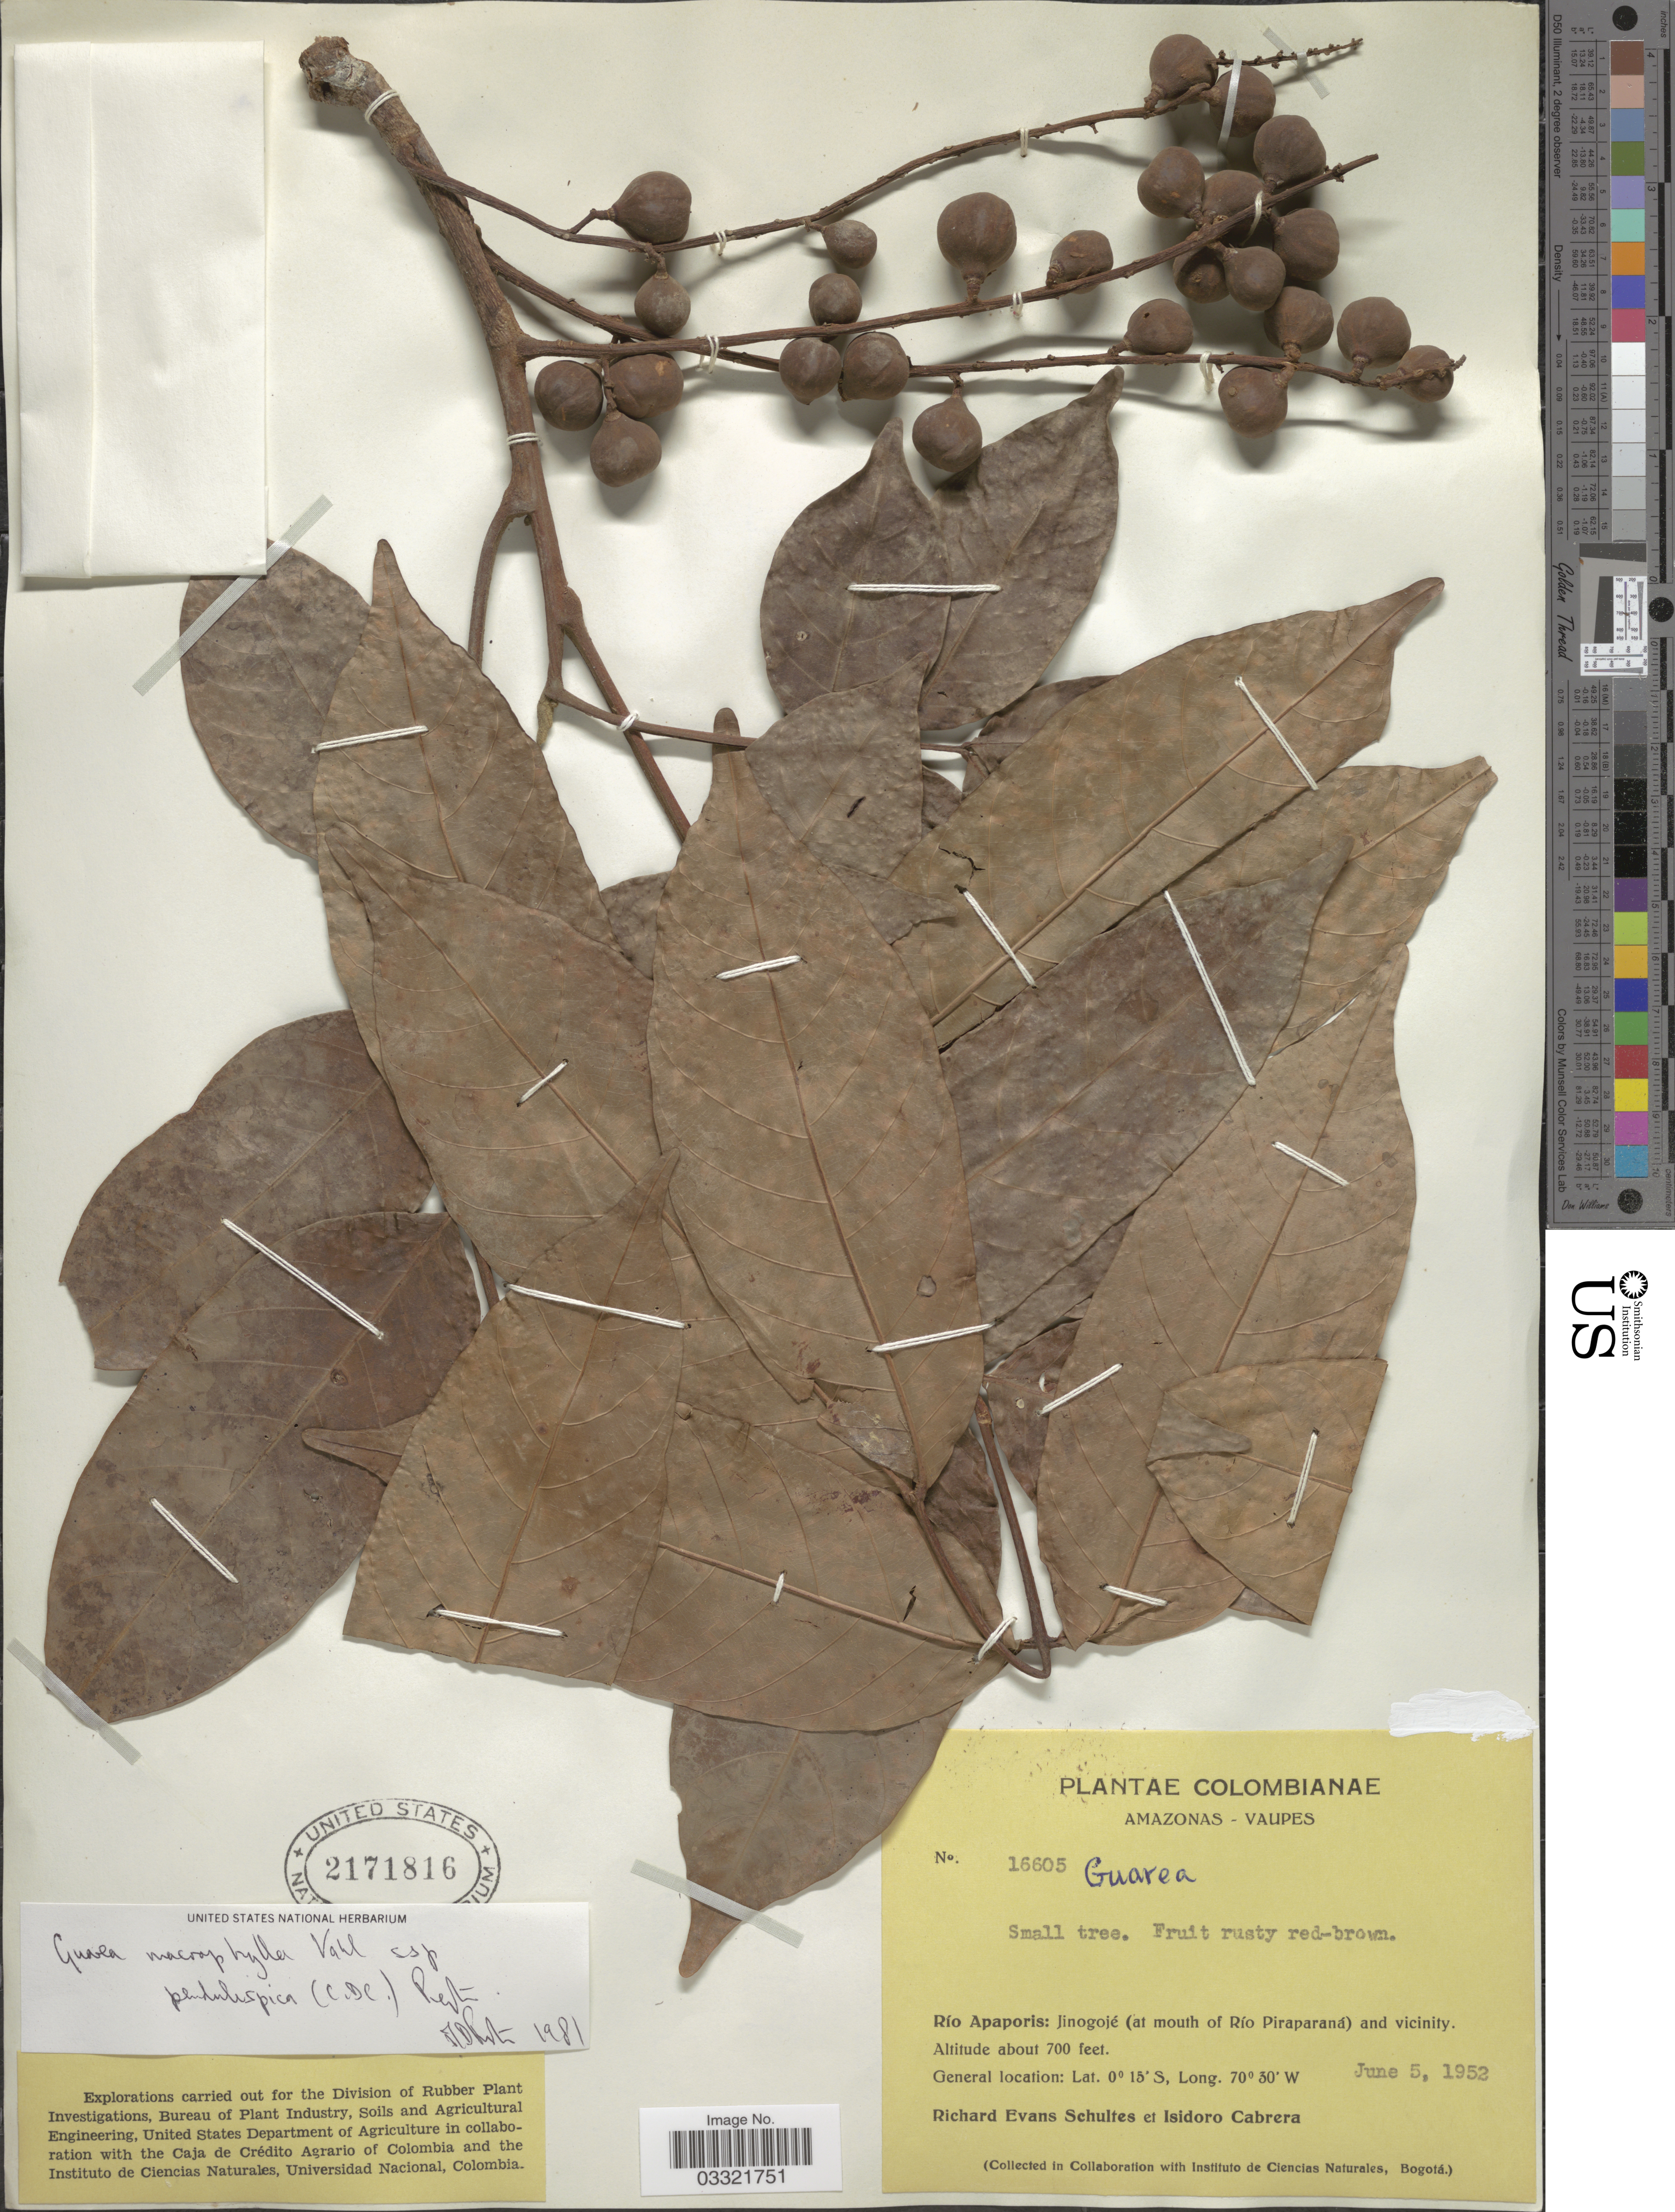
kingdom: Plantae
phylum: Tracheophyta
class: Magnoliopsida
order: Sapindales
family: Meliaceae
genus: Guarea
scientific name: Guarea macrophylla subsp. pendulispica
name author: (C. DC.) T.D. Penn.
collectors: R. E. Schultes & I. Cabrera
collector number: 16605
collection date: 1952-06-05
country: Colombia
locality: Amazonas - Vaupes. Río Apaporis: Jinogojé (at mouth of Río Piraparaná) and vicinity.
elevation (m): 213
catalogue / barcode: US 2171816